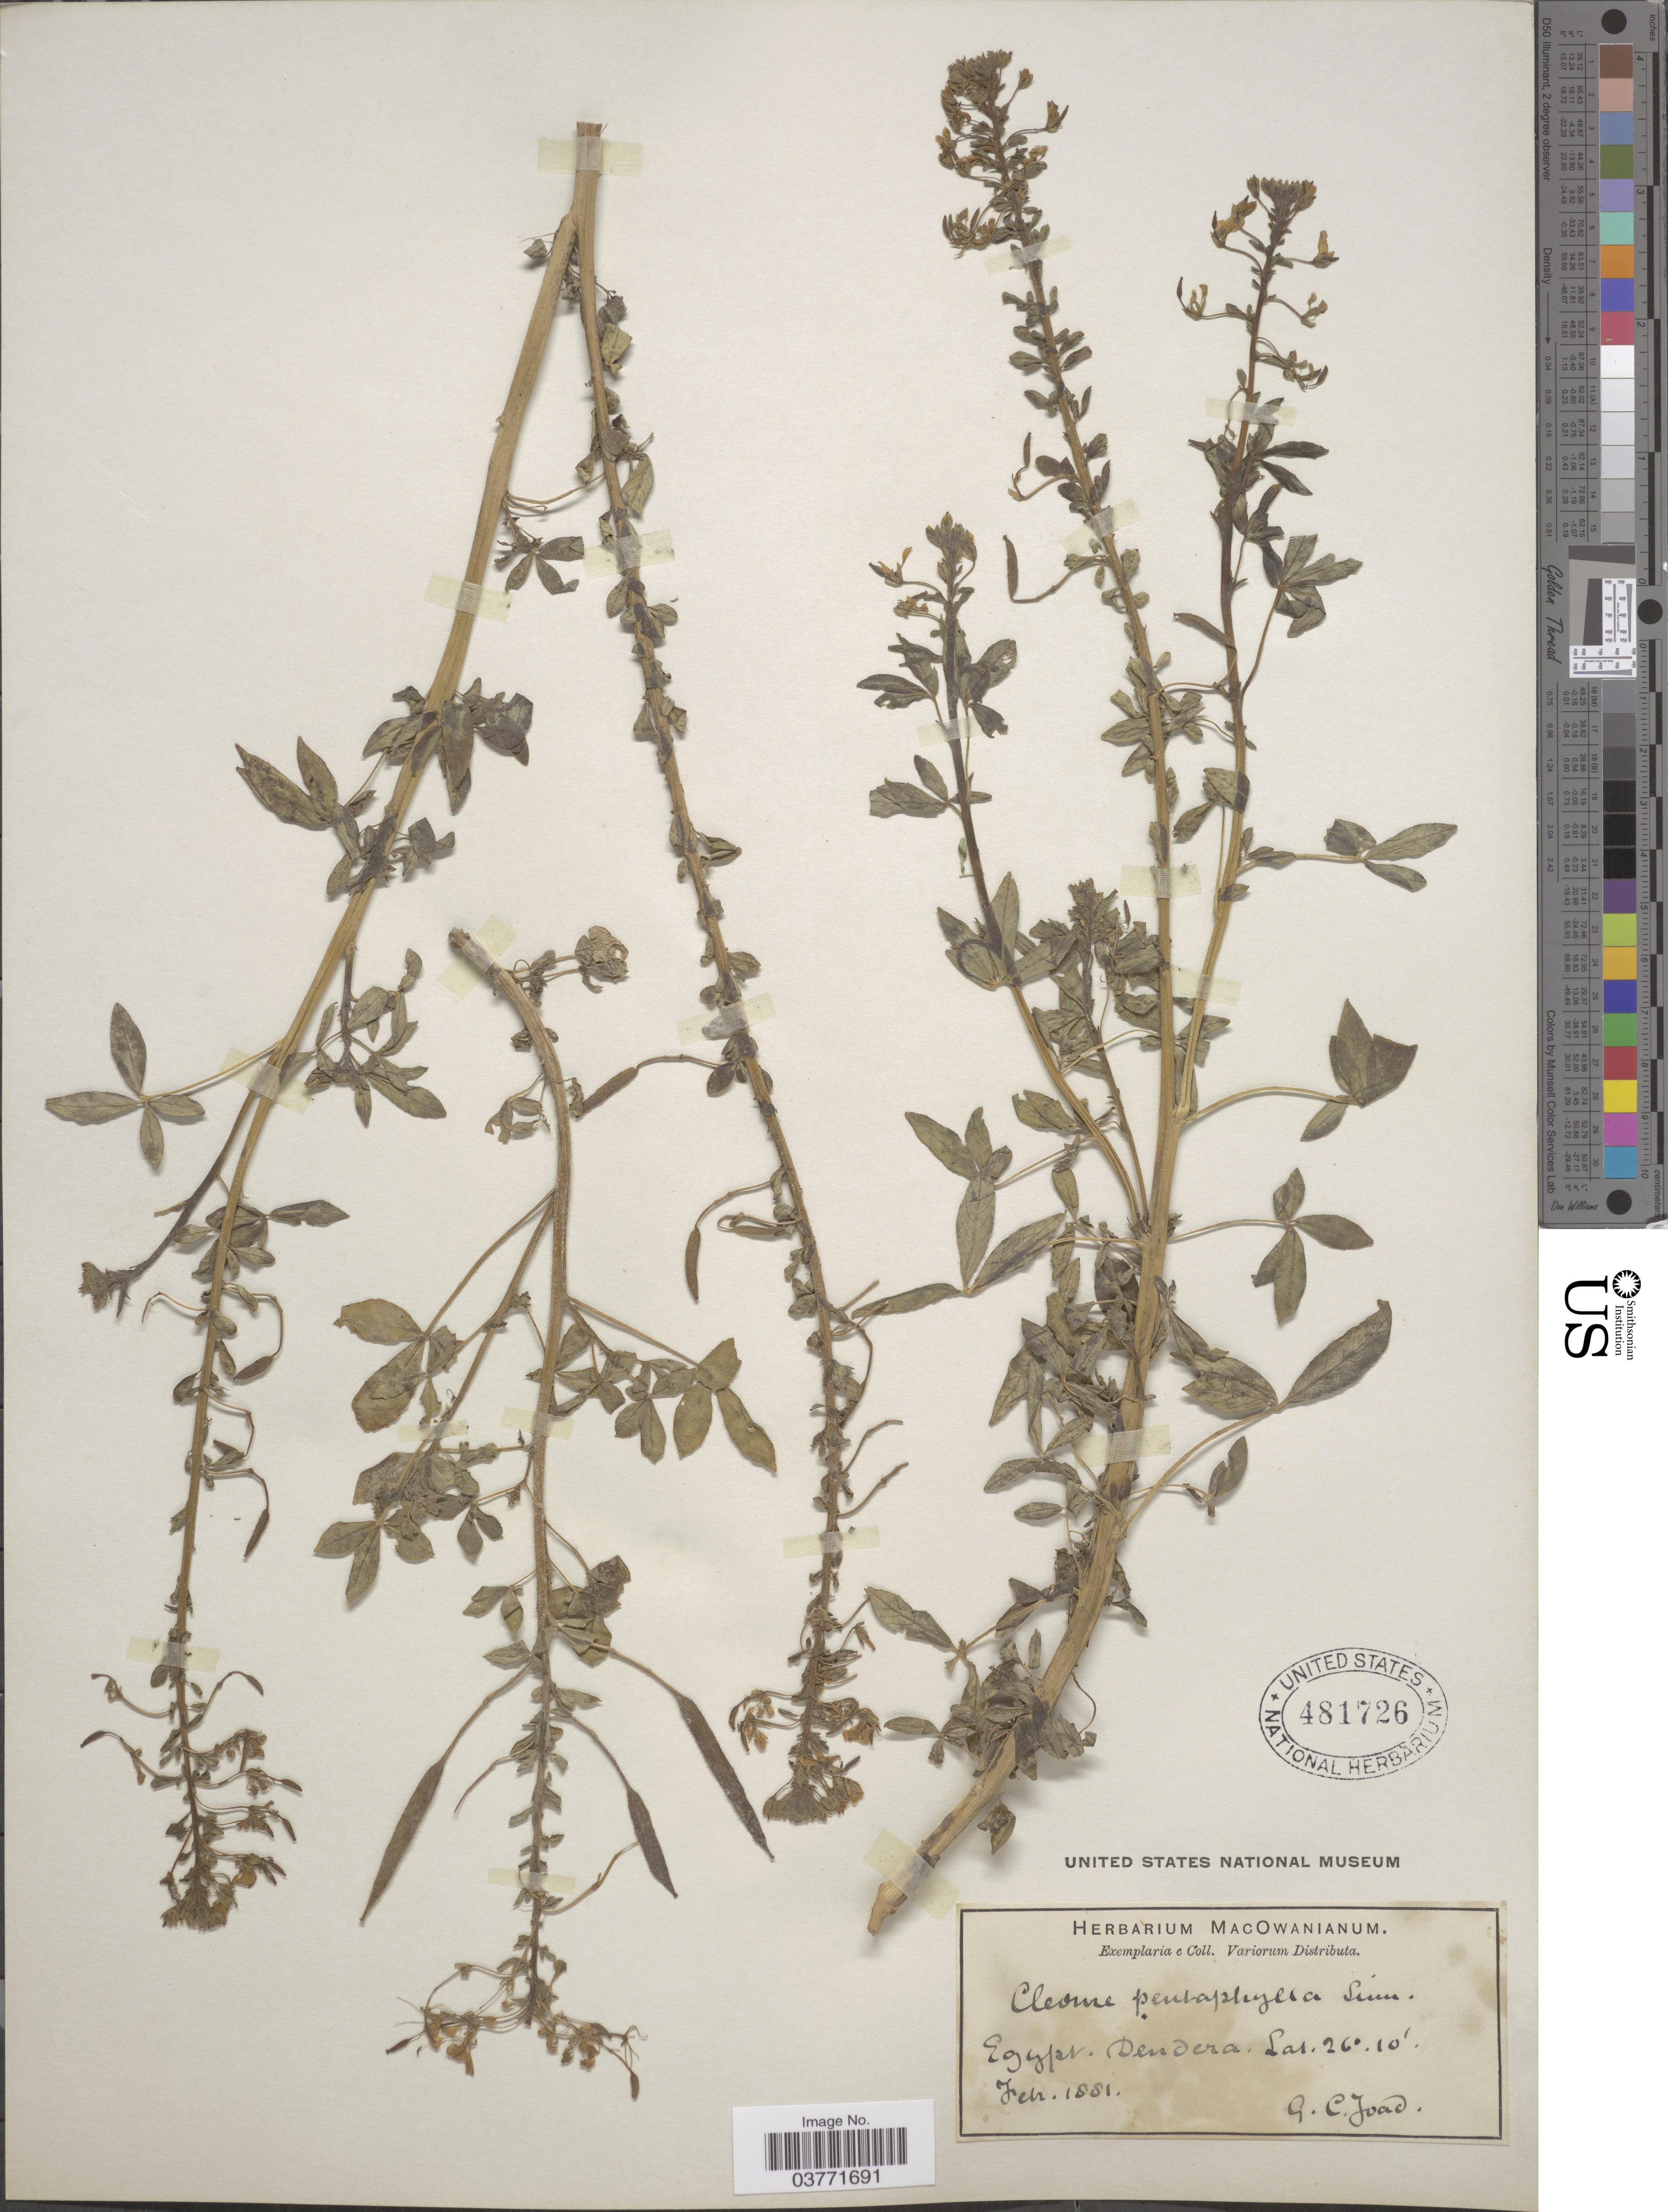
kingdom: Plantae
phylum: Tracheophyta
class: Magnoliopsida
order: Brassicales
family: Cleomaceae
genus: Gynandropsis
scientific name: Gynandropsis gynandra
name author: (L.) Briq.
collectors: G. Joad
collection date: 1881-02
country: Egypt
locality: Dendera.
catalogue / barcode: US 481726